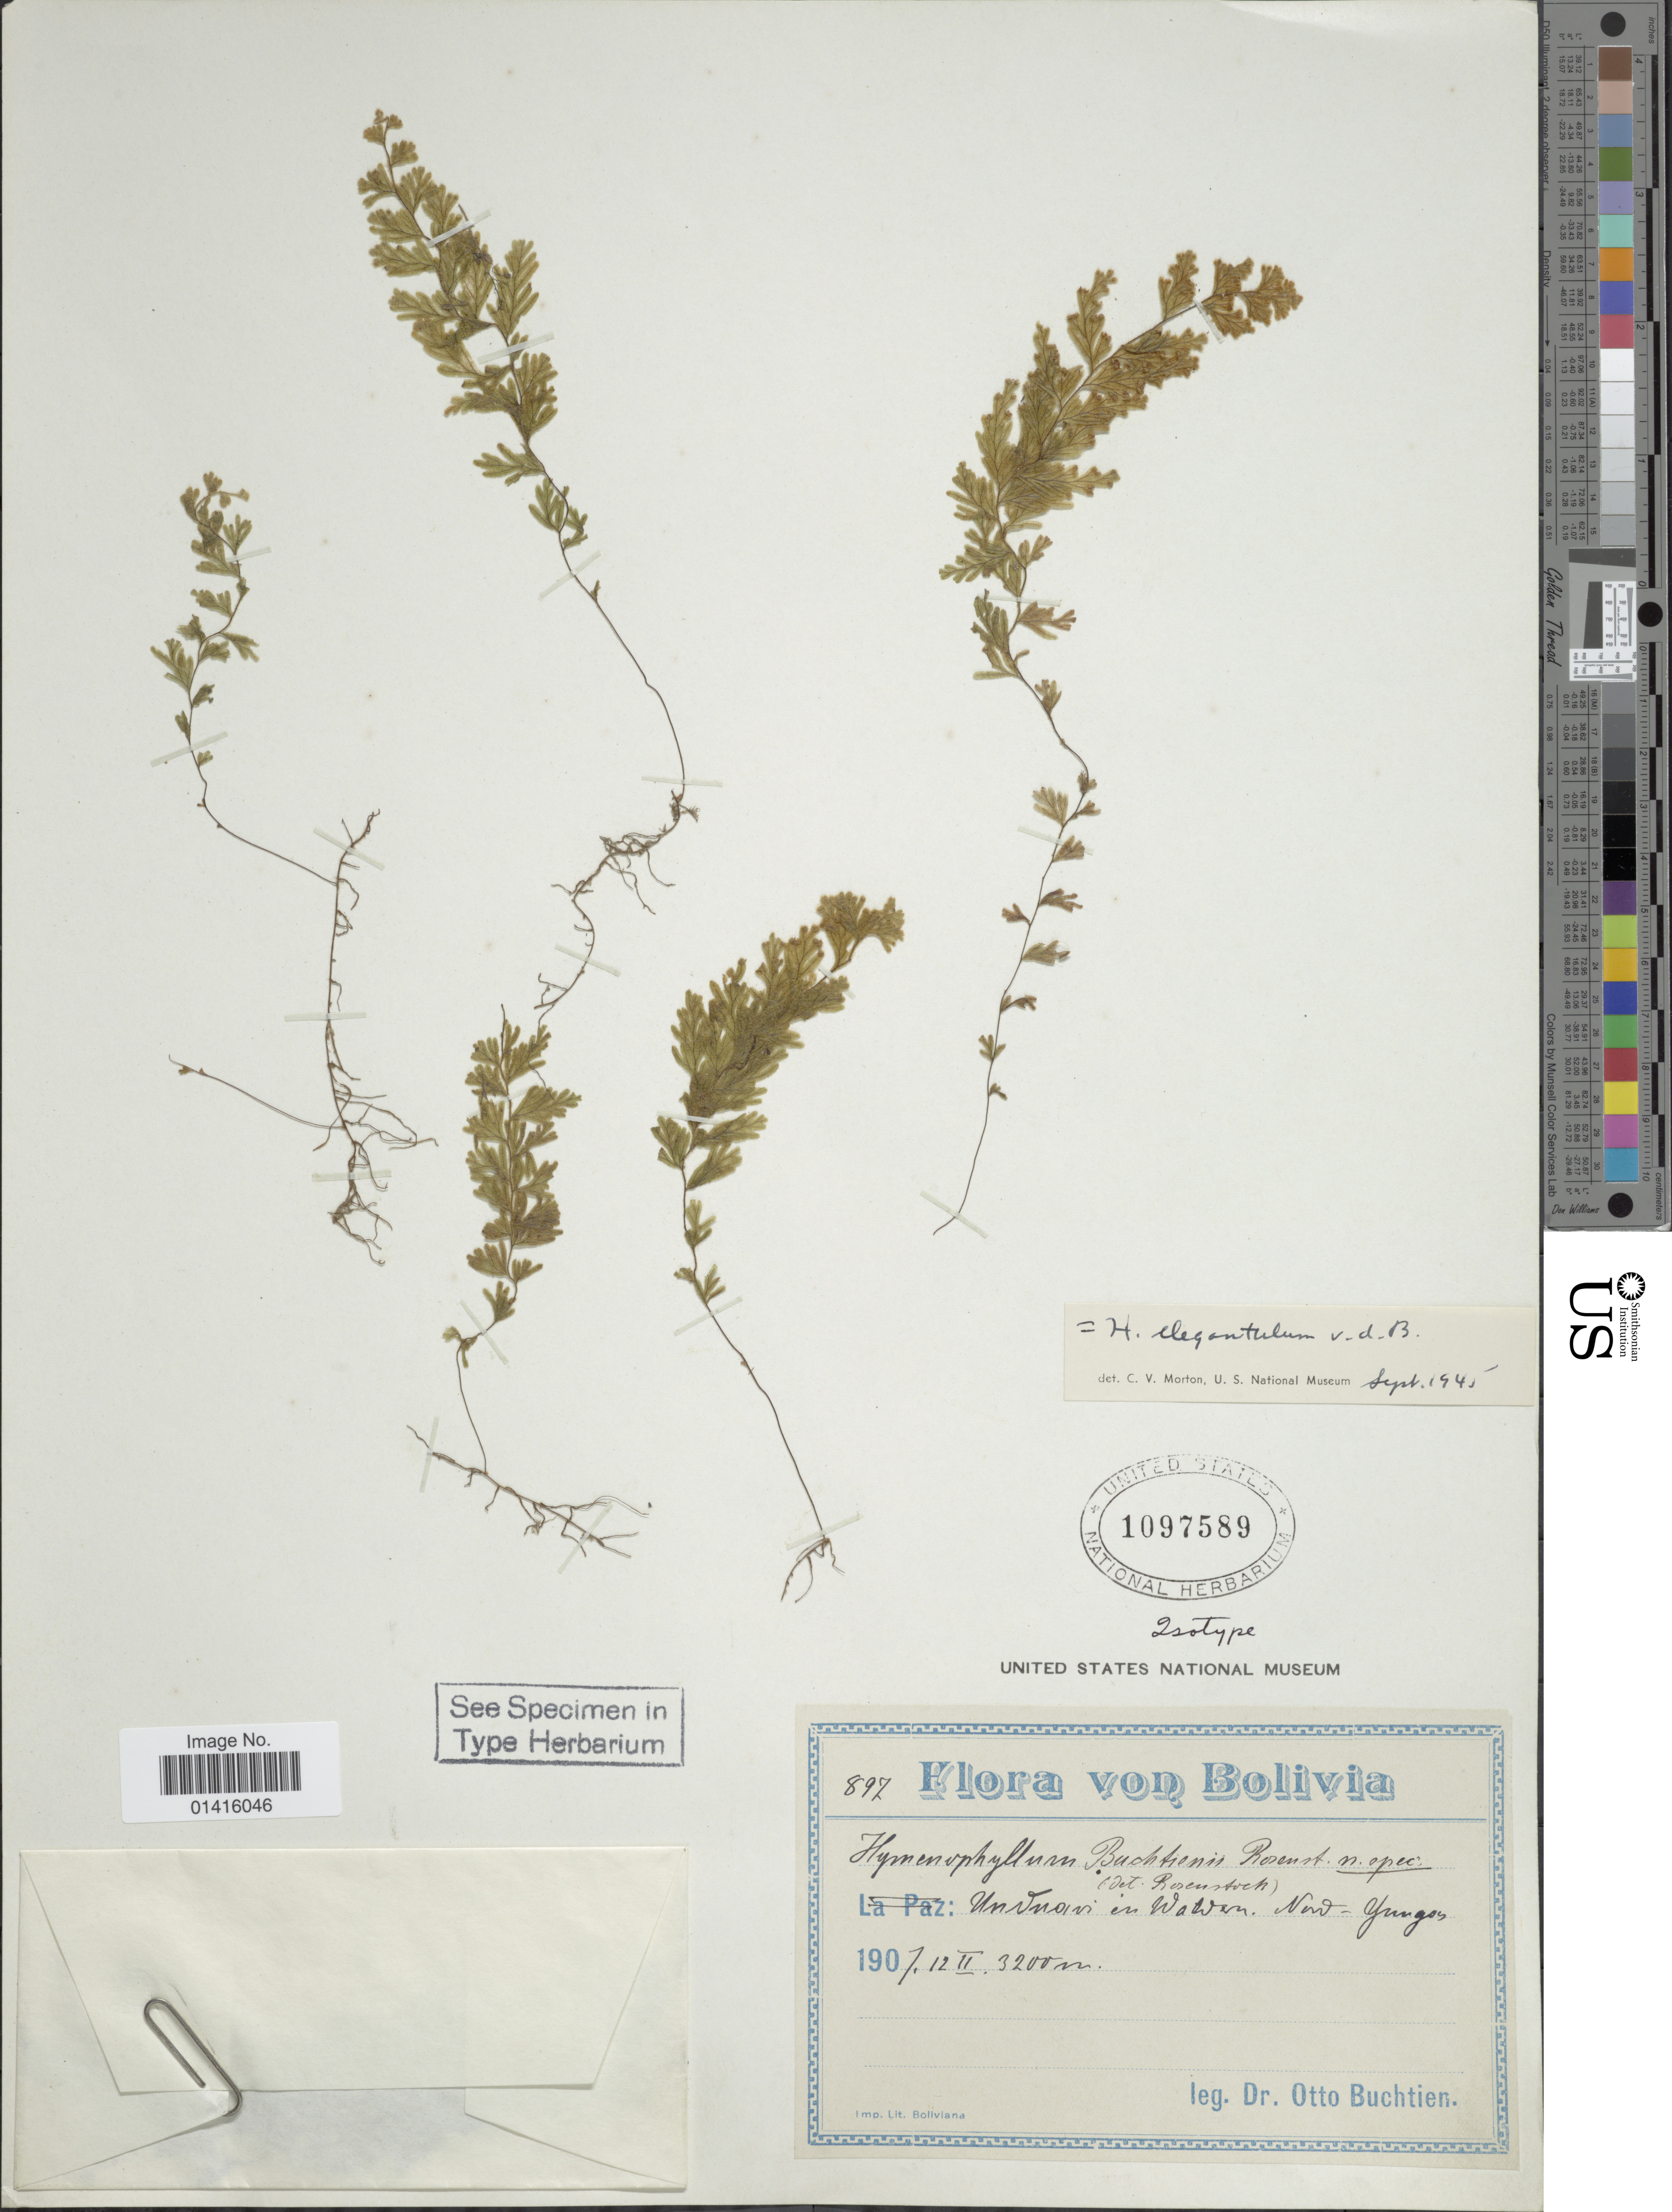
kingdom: Plantae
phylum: Tracheophyta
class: Polypodiopsida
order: Hymenophyllales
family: Hymenophyllaceae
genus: Hymenophyllum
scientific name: Hymenophyllum elegantulum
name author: Bosch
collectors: O. Buchtien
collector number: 897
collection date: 1907-02-12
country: Bolivia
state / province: La Paz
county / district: Nor Yungas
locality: Unduavi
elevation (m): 3200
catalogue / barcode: US 1097589